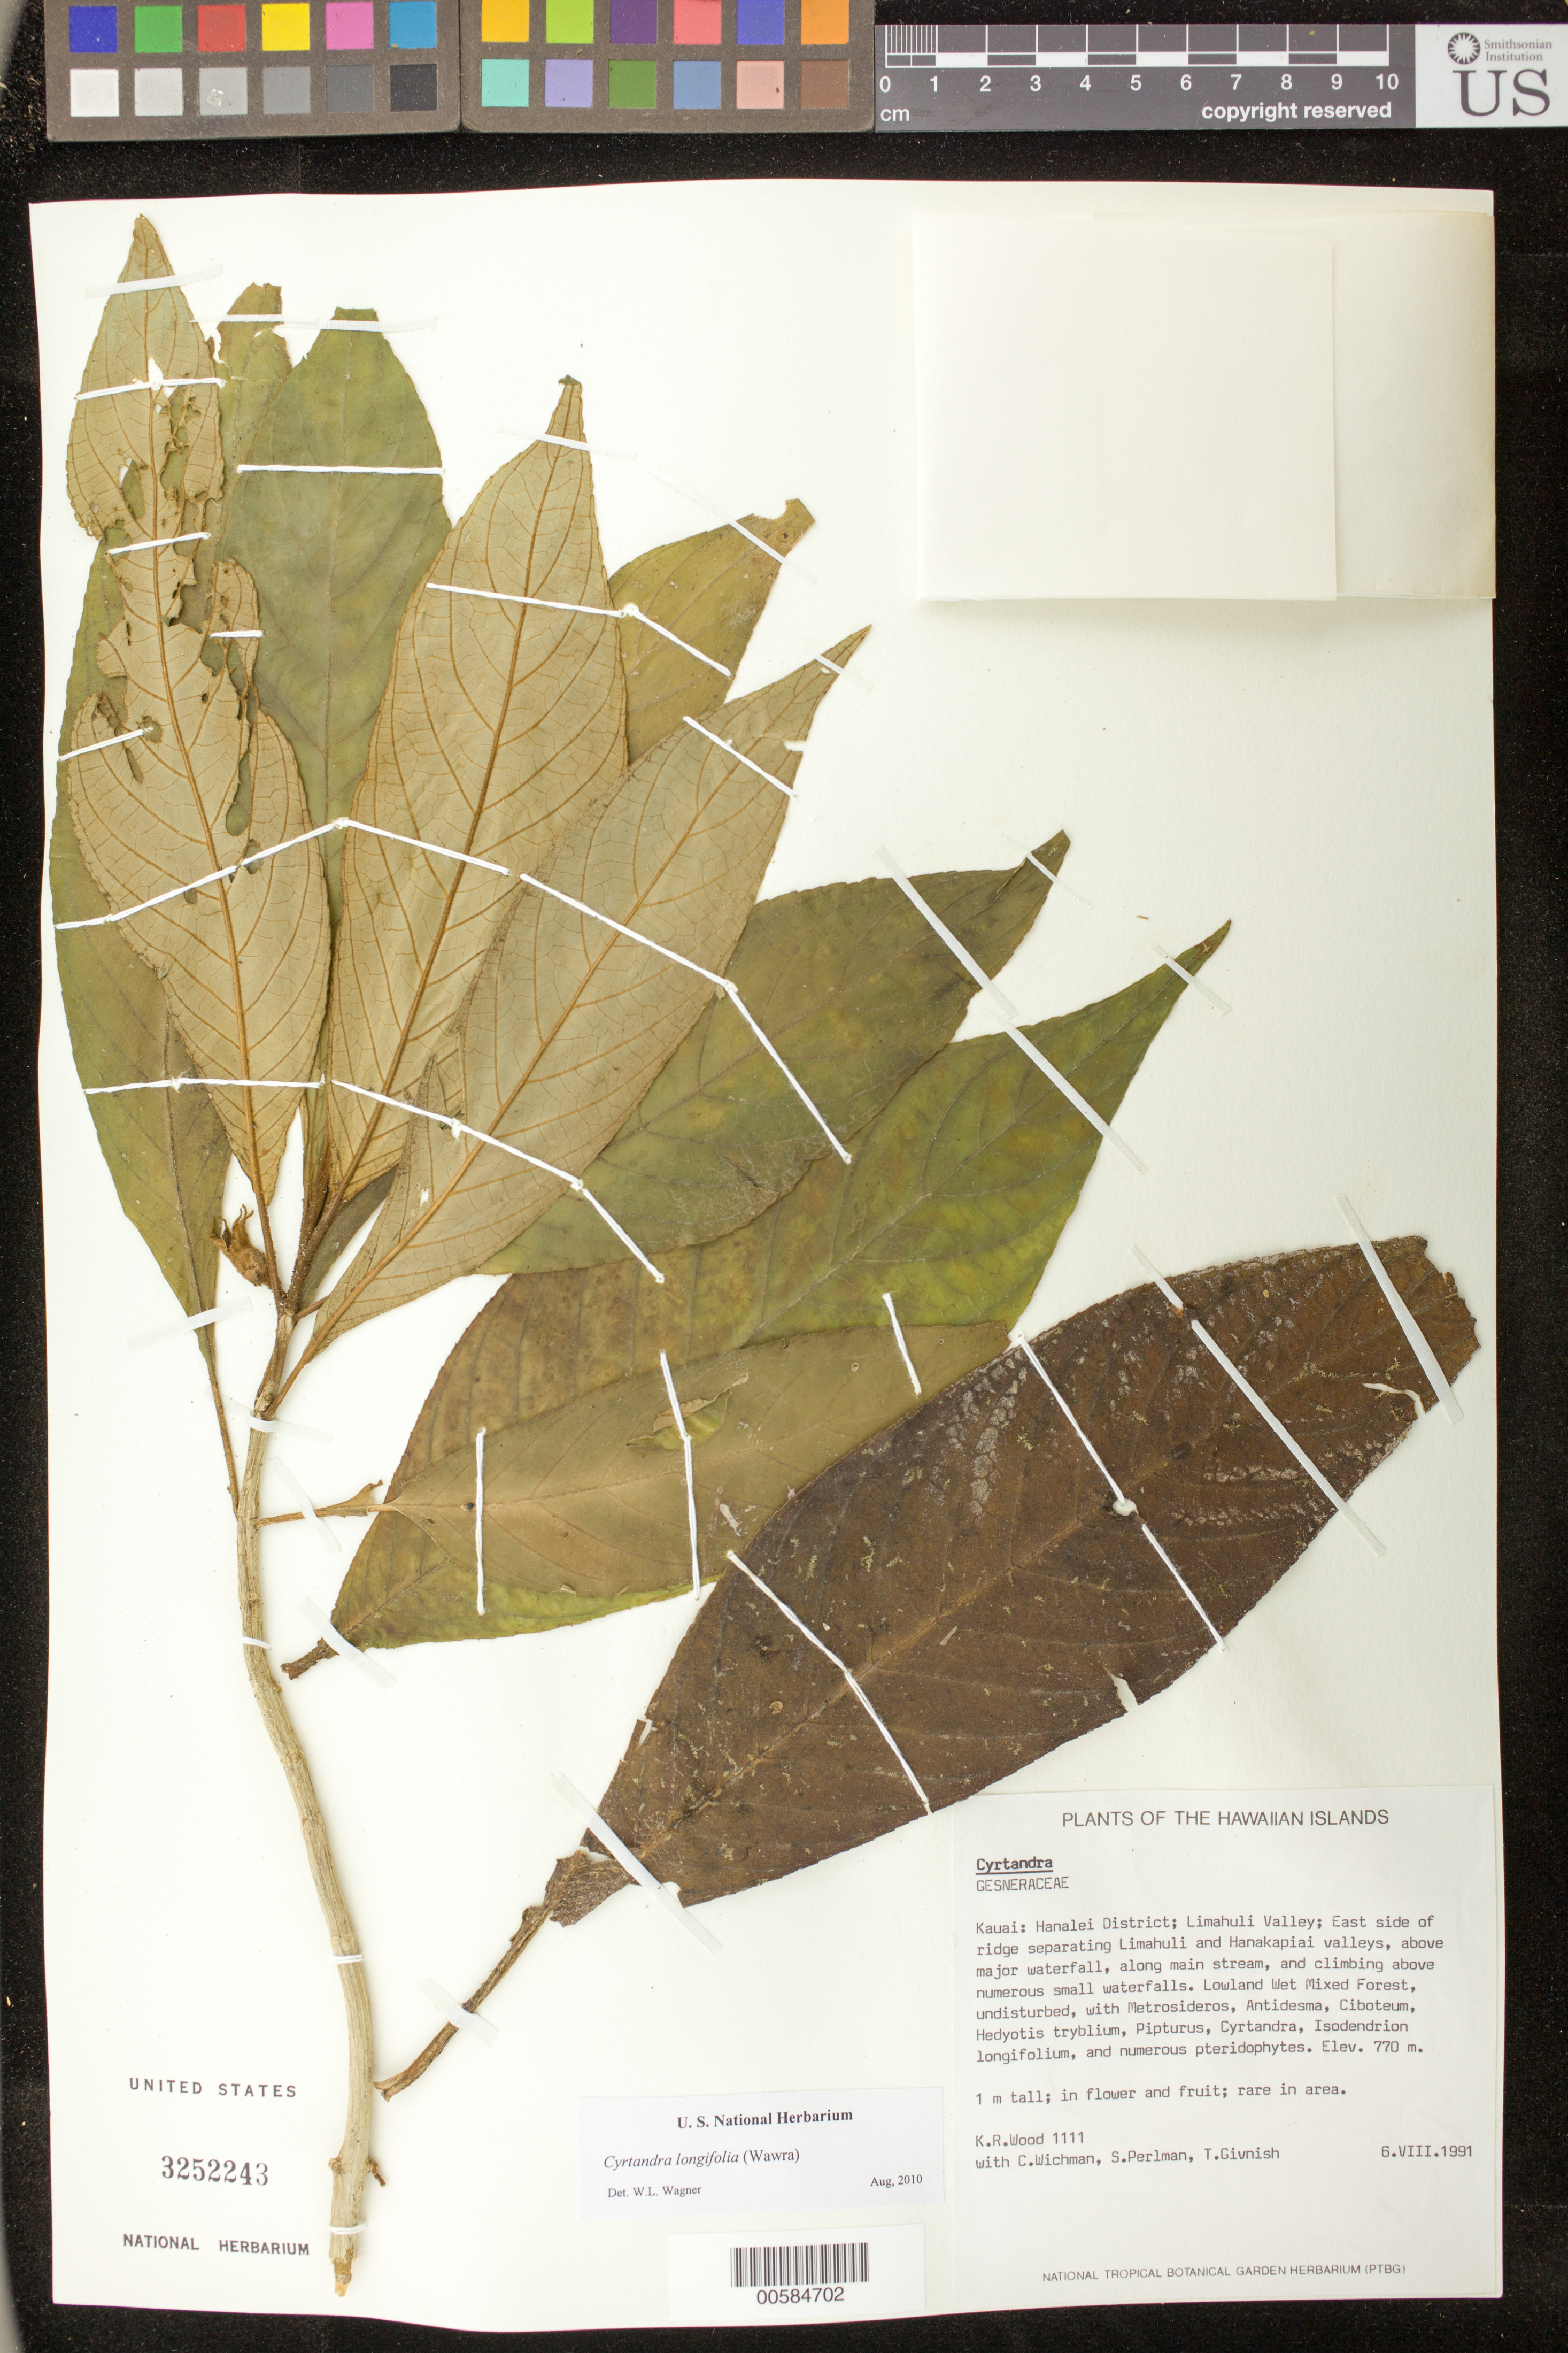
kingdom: Plantae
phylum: Tracheophyta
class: Magnoliopsida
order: Lamiales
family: Gesneriaceae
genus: Cyrtandra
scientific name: Cyrtandra longifolia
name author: (Wawra) Hillebr. ex C.B. Clarke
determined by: Wagner, W. L., (BOT), Smithsonian Institution - National Museum of Natural History (UNITED STATES)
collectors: K. R. Wood, C. Wichman, S. P. Perlman & T. J. Givnish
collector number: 1111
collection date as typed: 6 Aug 1991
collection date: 1991-08-06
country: United States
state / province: Hawaii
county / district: Kauai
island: Kaua'i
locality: Hanalei Dist; Limahuli Valley; E side of ridge separating Limahuli & Hanakapiai valleys, above major waterfall, along main...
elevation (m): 770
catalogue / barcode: US 3252243